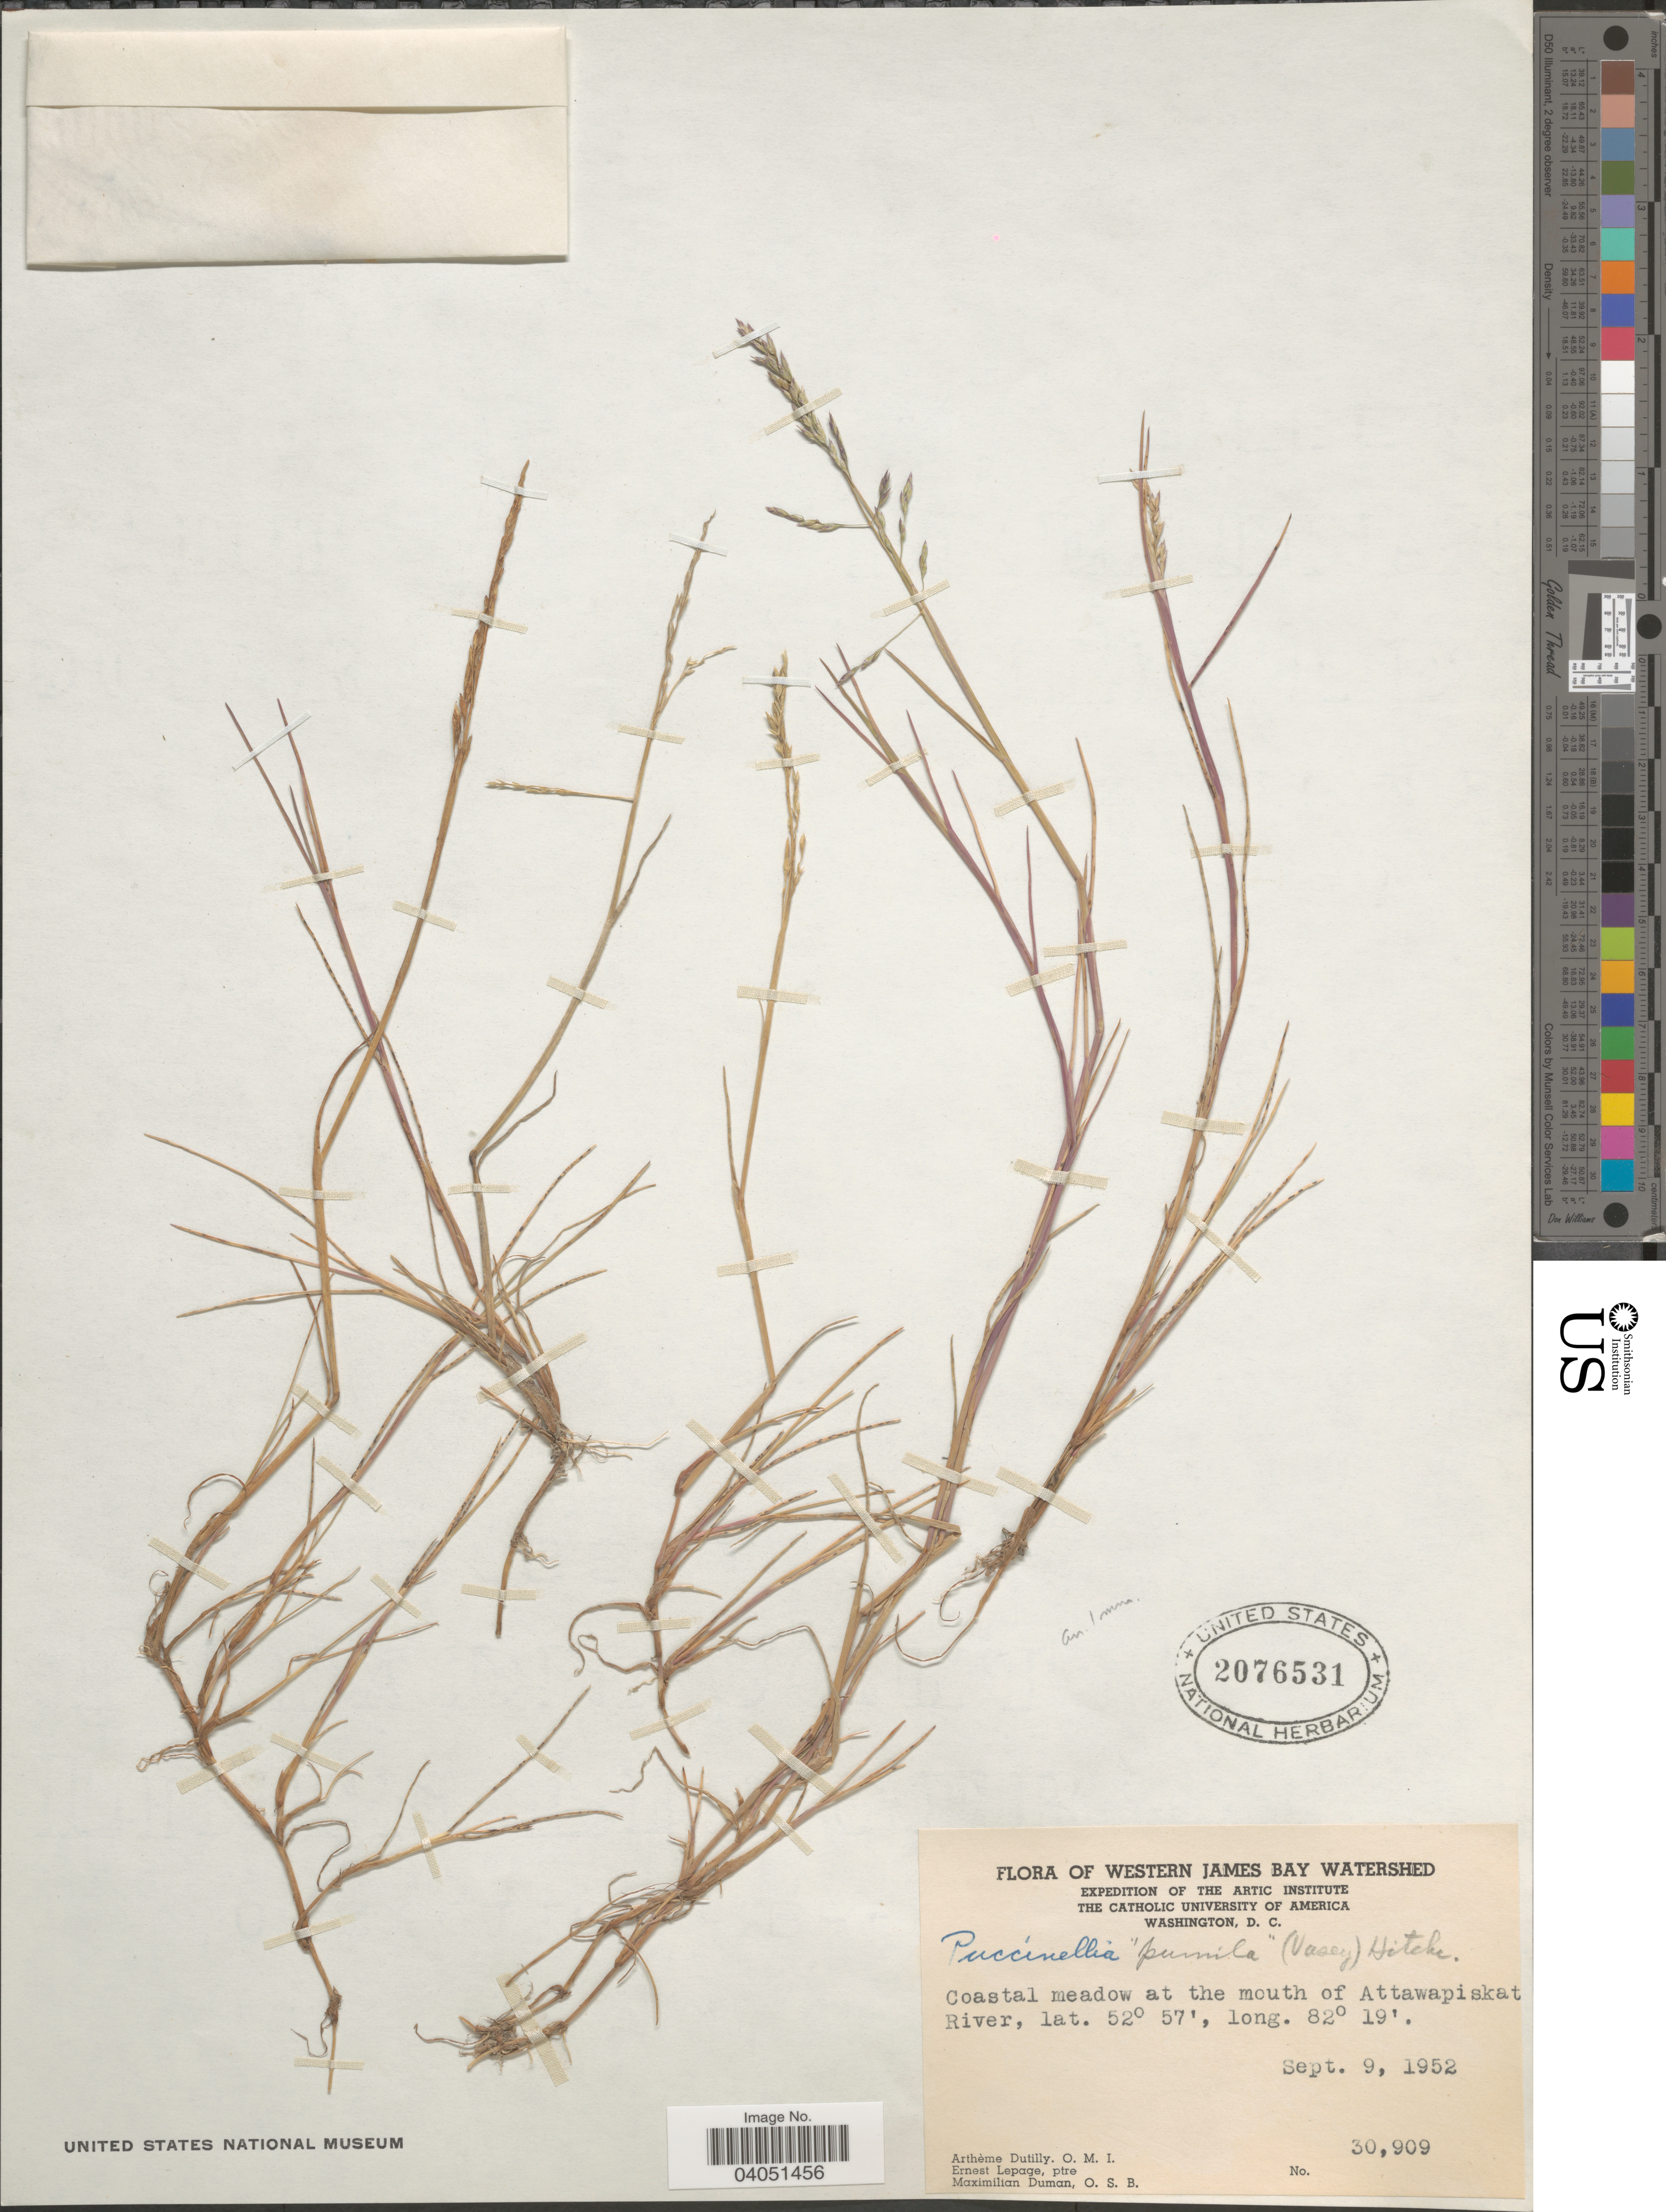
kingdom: Plantae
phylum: Tracheophyta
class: Liliopsida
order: Poales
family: Poaceae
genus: Puccinellia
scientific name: Puccinellia phryganodes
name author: (Trin.) Scribn. & Merr.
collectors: A. Dutilly, E. Lepage & M. Duman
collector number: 30909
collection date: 1952-09-09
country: Canada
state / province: Ontario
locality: Western James Bay Watershed. Coastal meadow at the mouth of Attawapiskat River.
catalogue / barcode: US 2076531